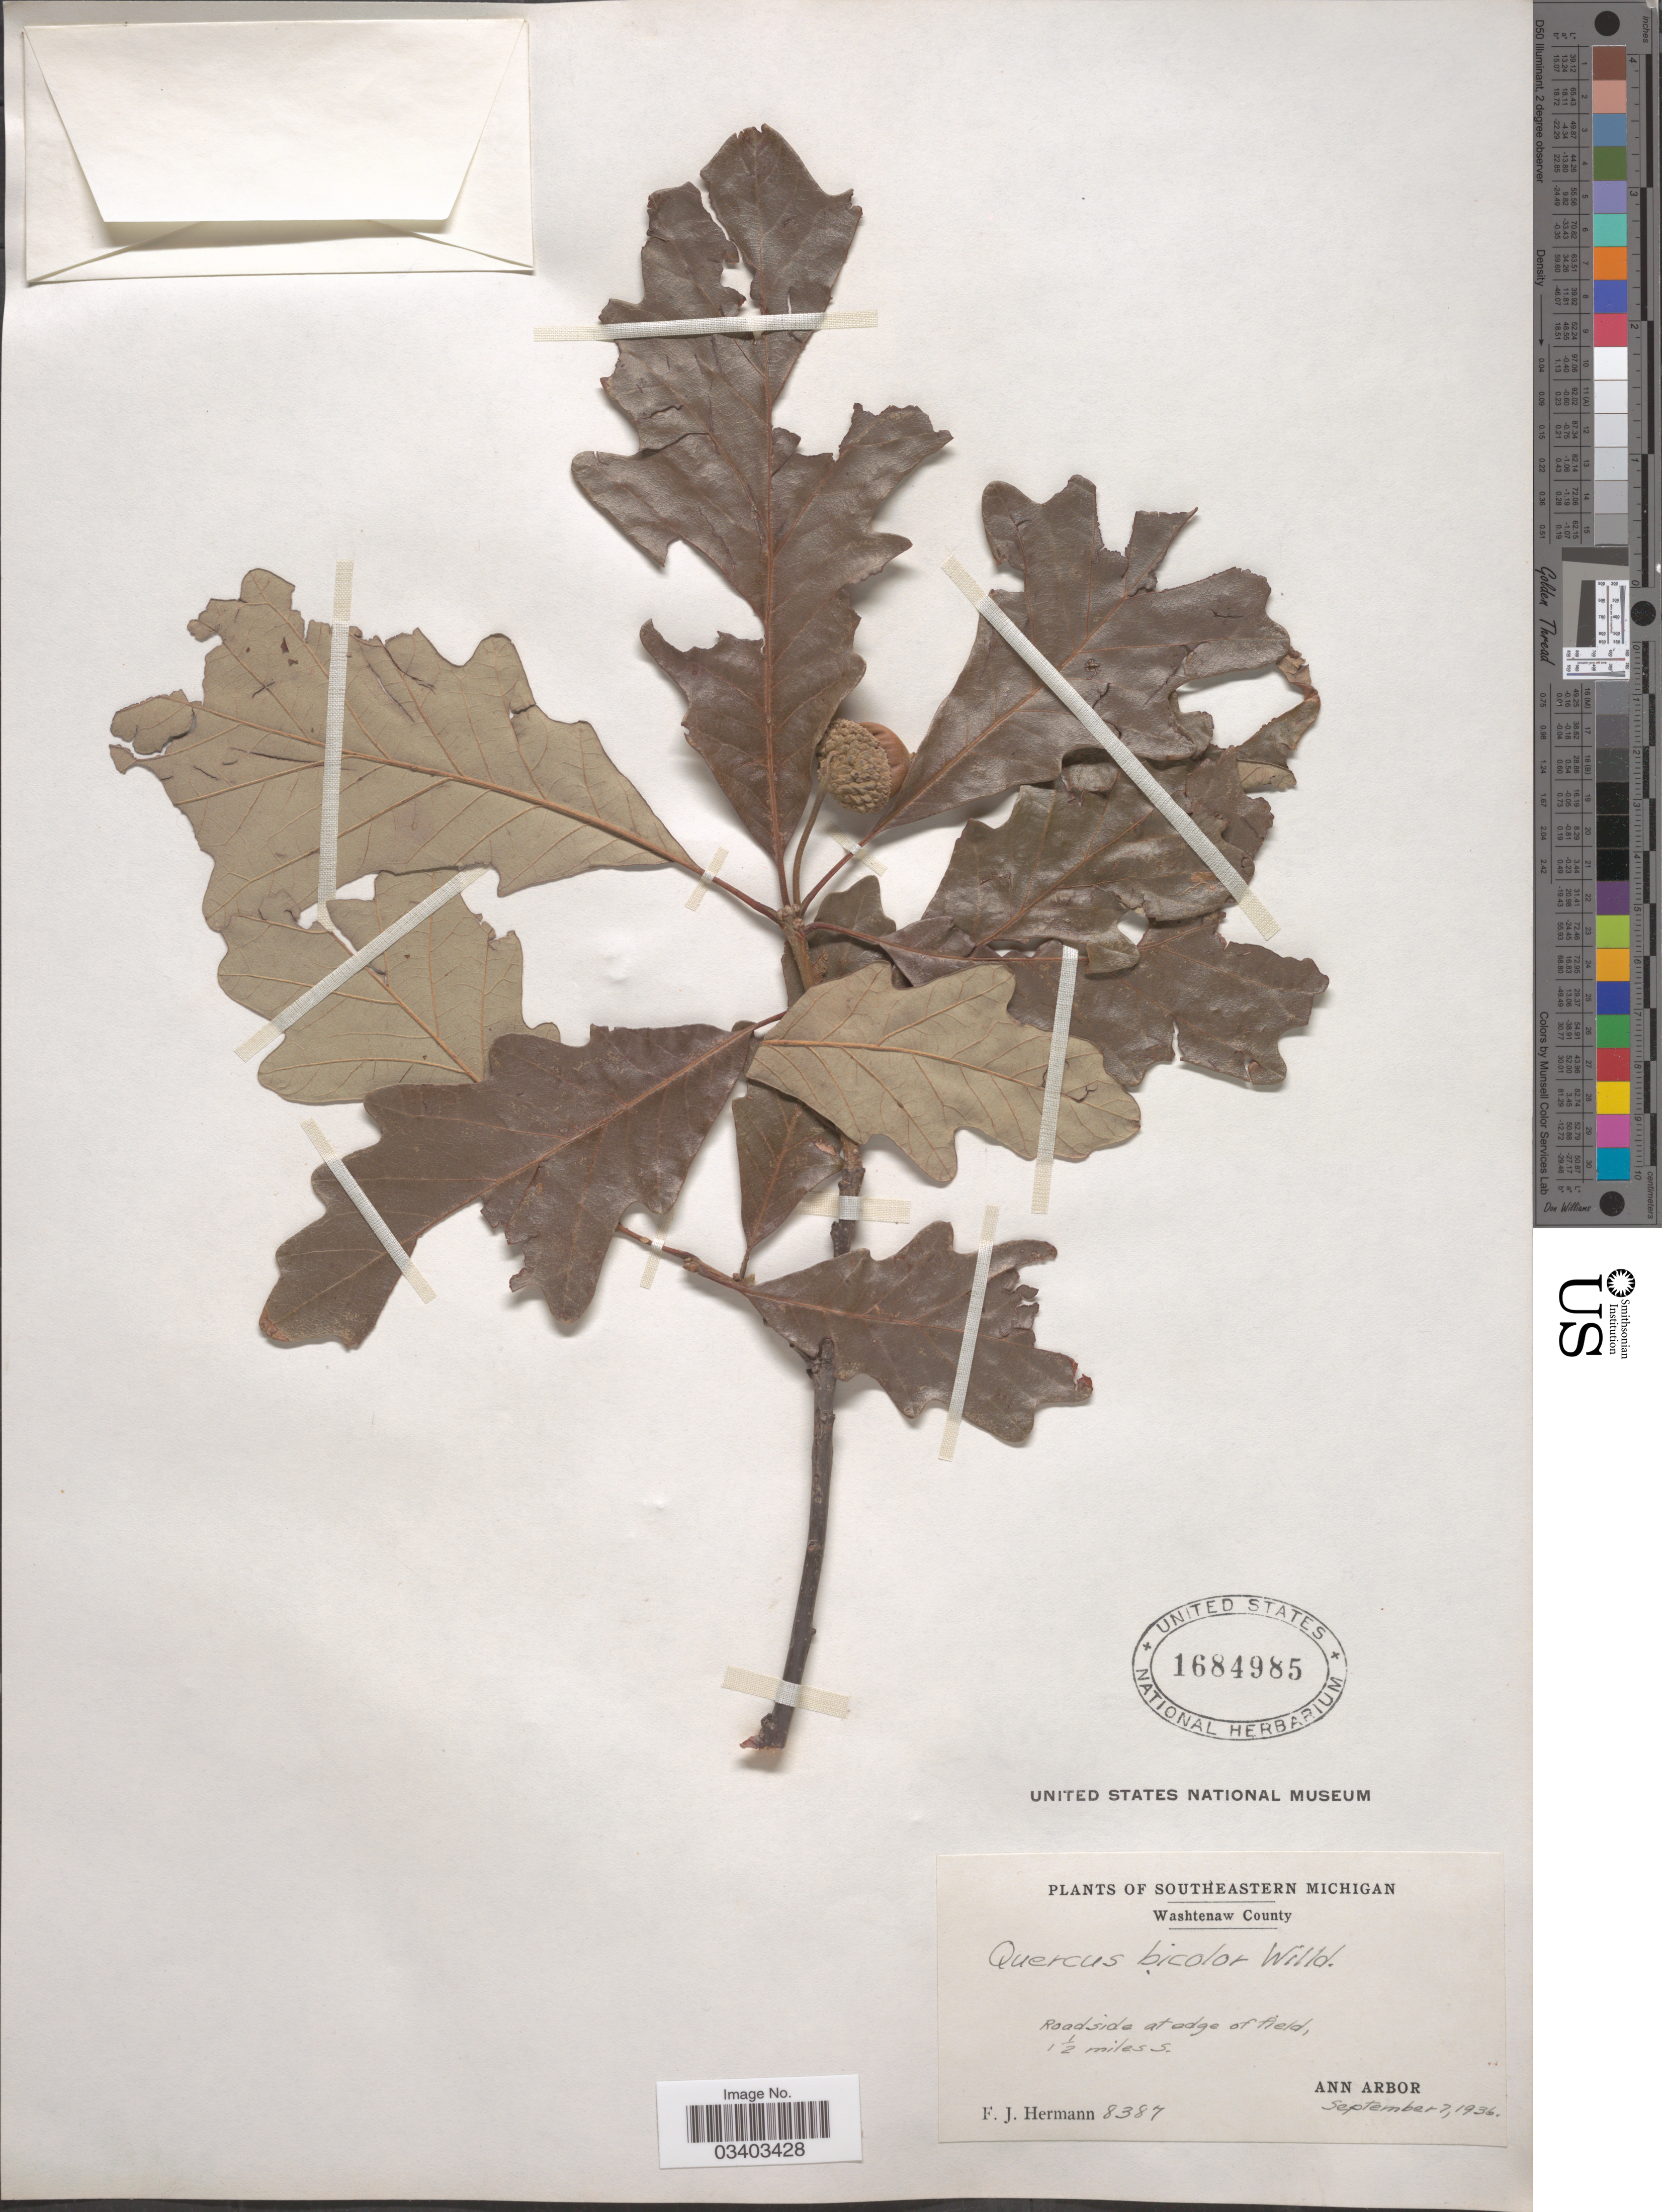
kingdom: Plantae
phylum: Tracheophyta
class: Magnoliopsida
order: Fagales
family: Fagaceae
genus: Quercus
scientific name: Quercus bicolor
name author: Willd.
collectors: F. J. Hermann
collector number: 8387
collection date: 1936-09-07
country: United States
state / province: Michigan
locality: Southeastern Michigan. Washtenaw County. Roadside at edge of field. 1½ miles S. Ann Arbor.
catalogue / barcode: US 1684985